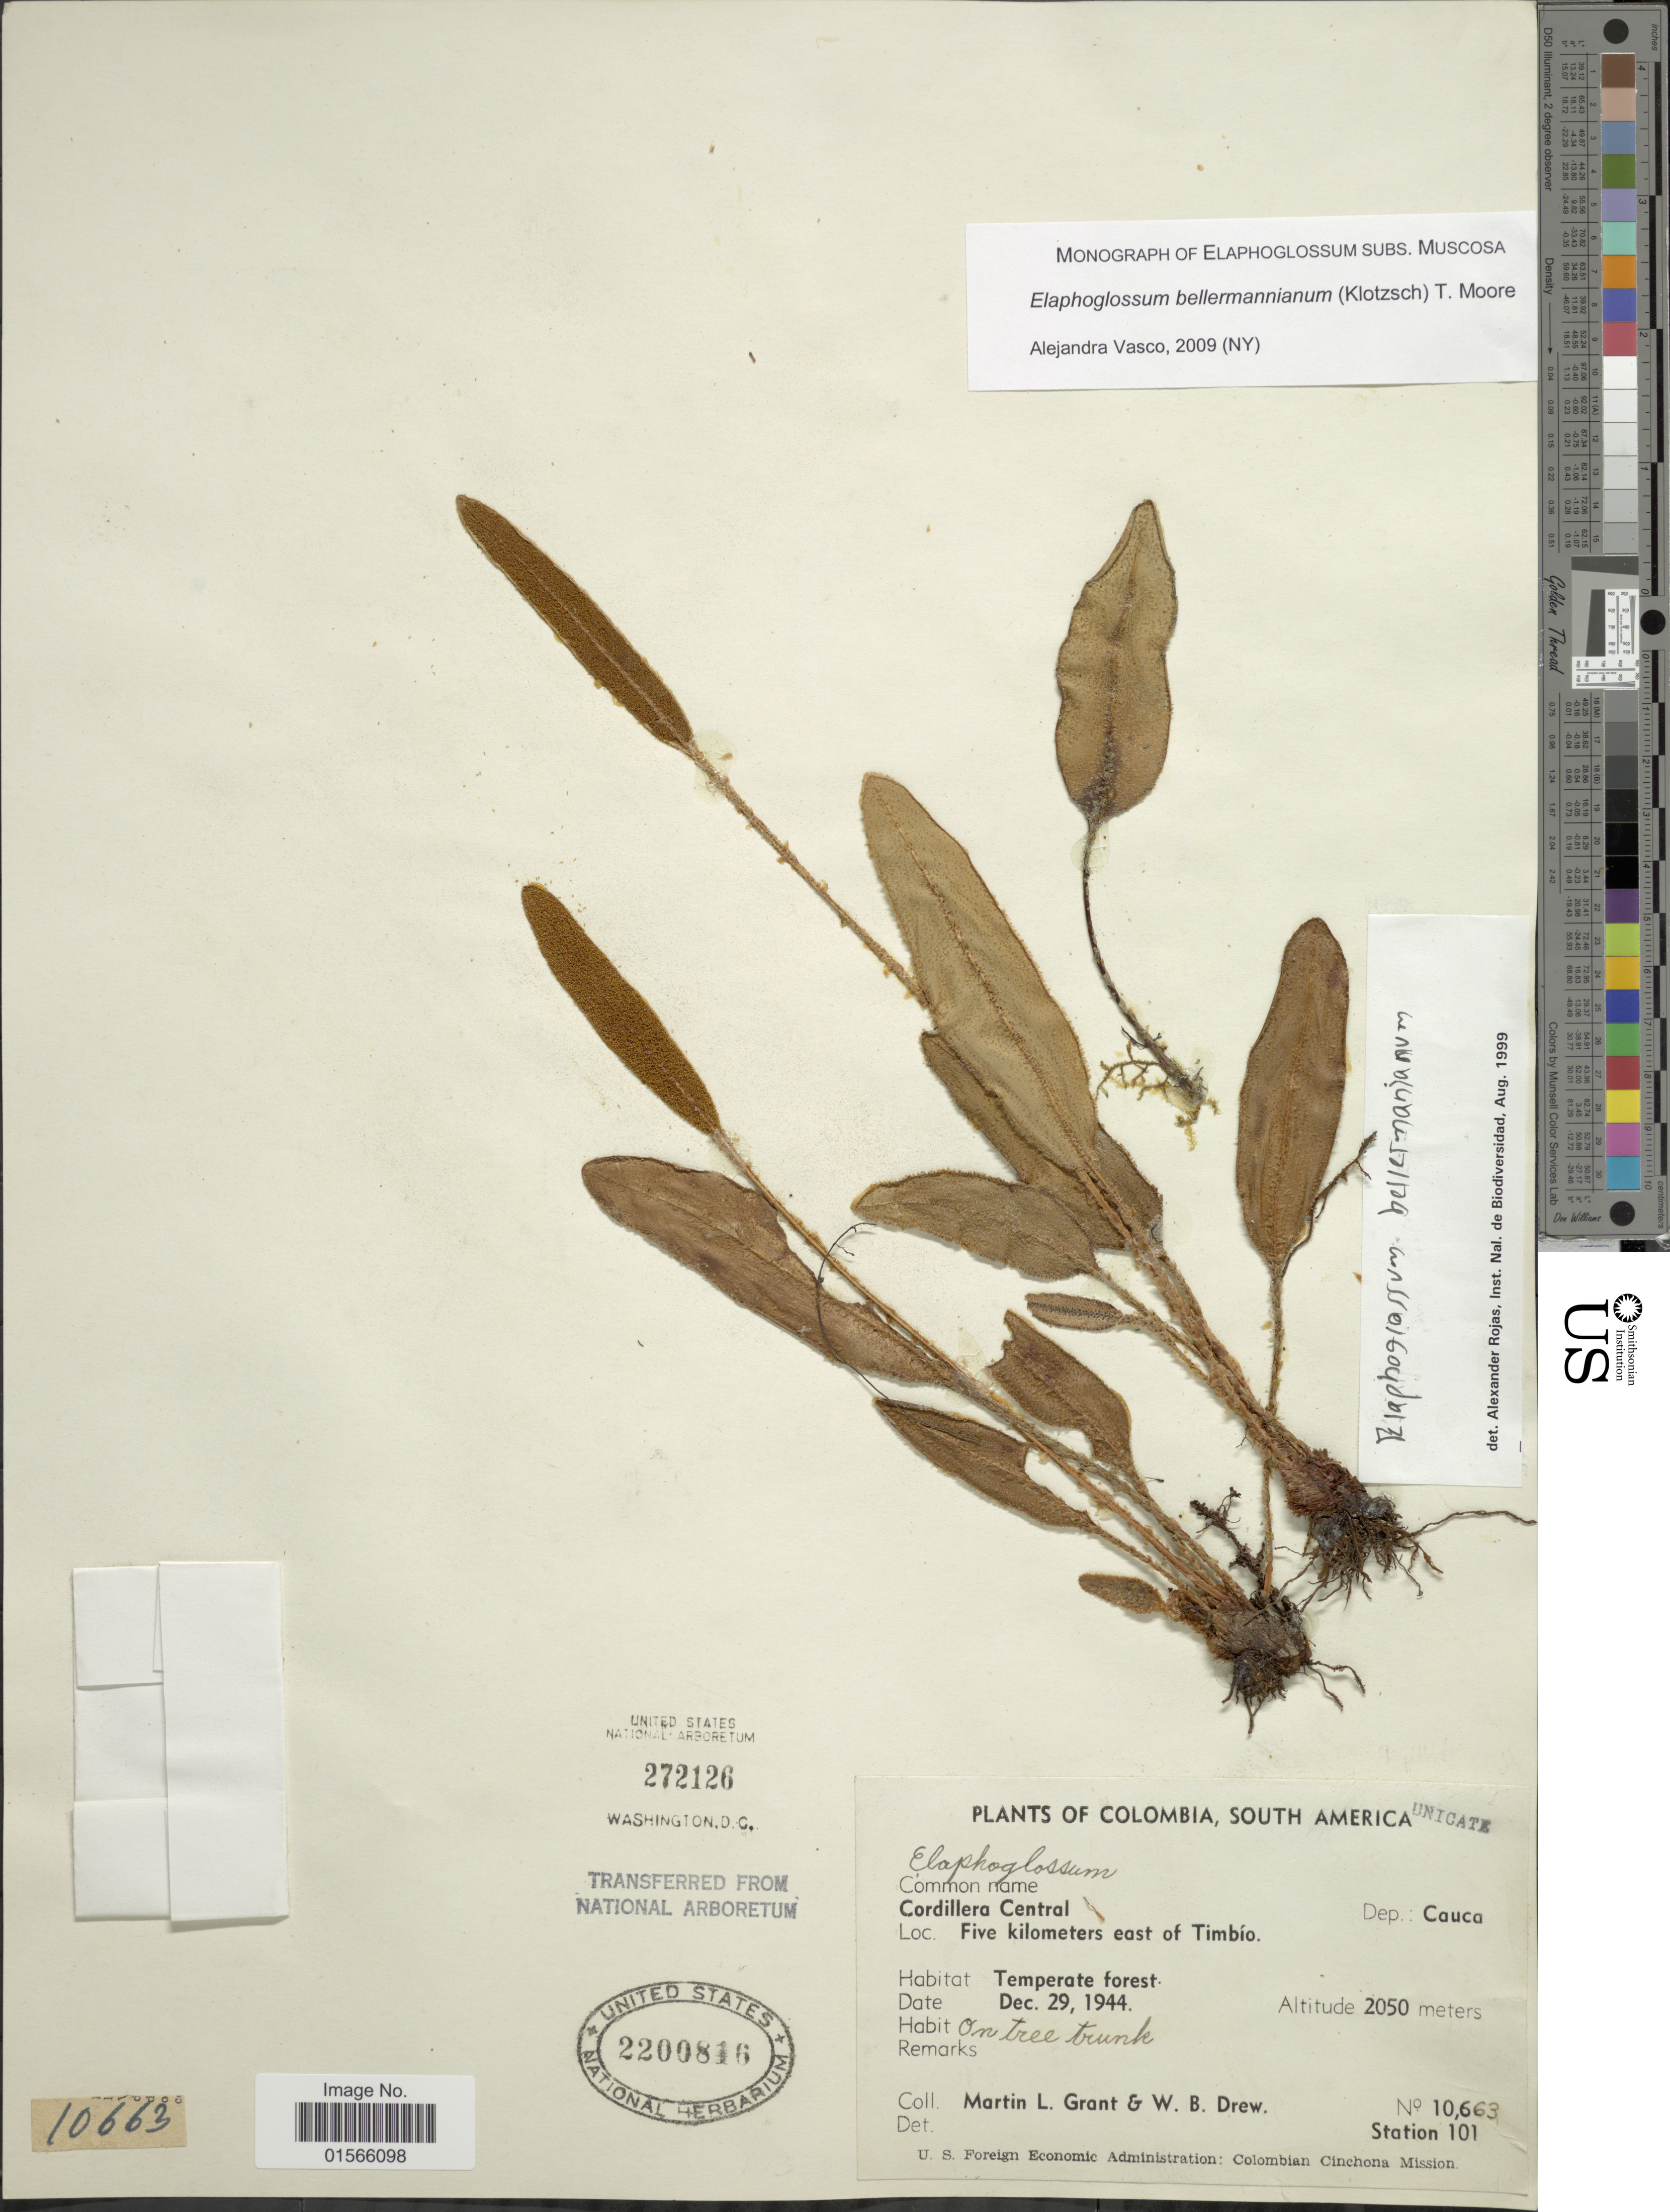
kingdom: Plantae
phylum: Tracheophyta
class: Polypodiopsida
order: Polypodiales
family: Dryopteridaceae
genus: Elaphoglossum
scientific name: Elaphoglossum bellermannianum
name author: (Klotzsch) T. Moore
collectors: M. L. Grant & W. B. Drew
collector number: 10663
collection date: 1944-12-29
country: Colombia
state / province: Cauca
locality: Cordillera Central, Dep: Cauca, Five kilometers east of Timbío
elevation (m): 2050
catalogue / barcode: US 2200816